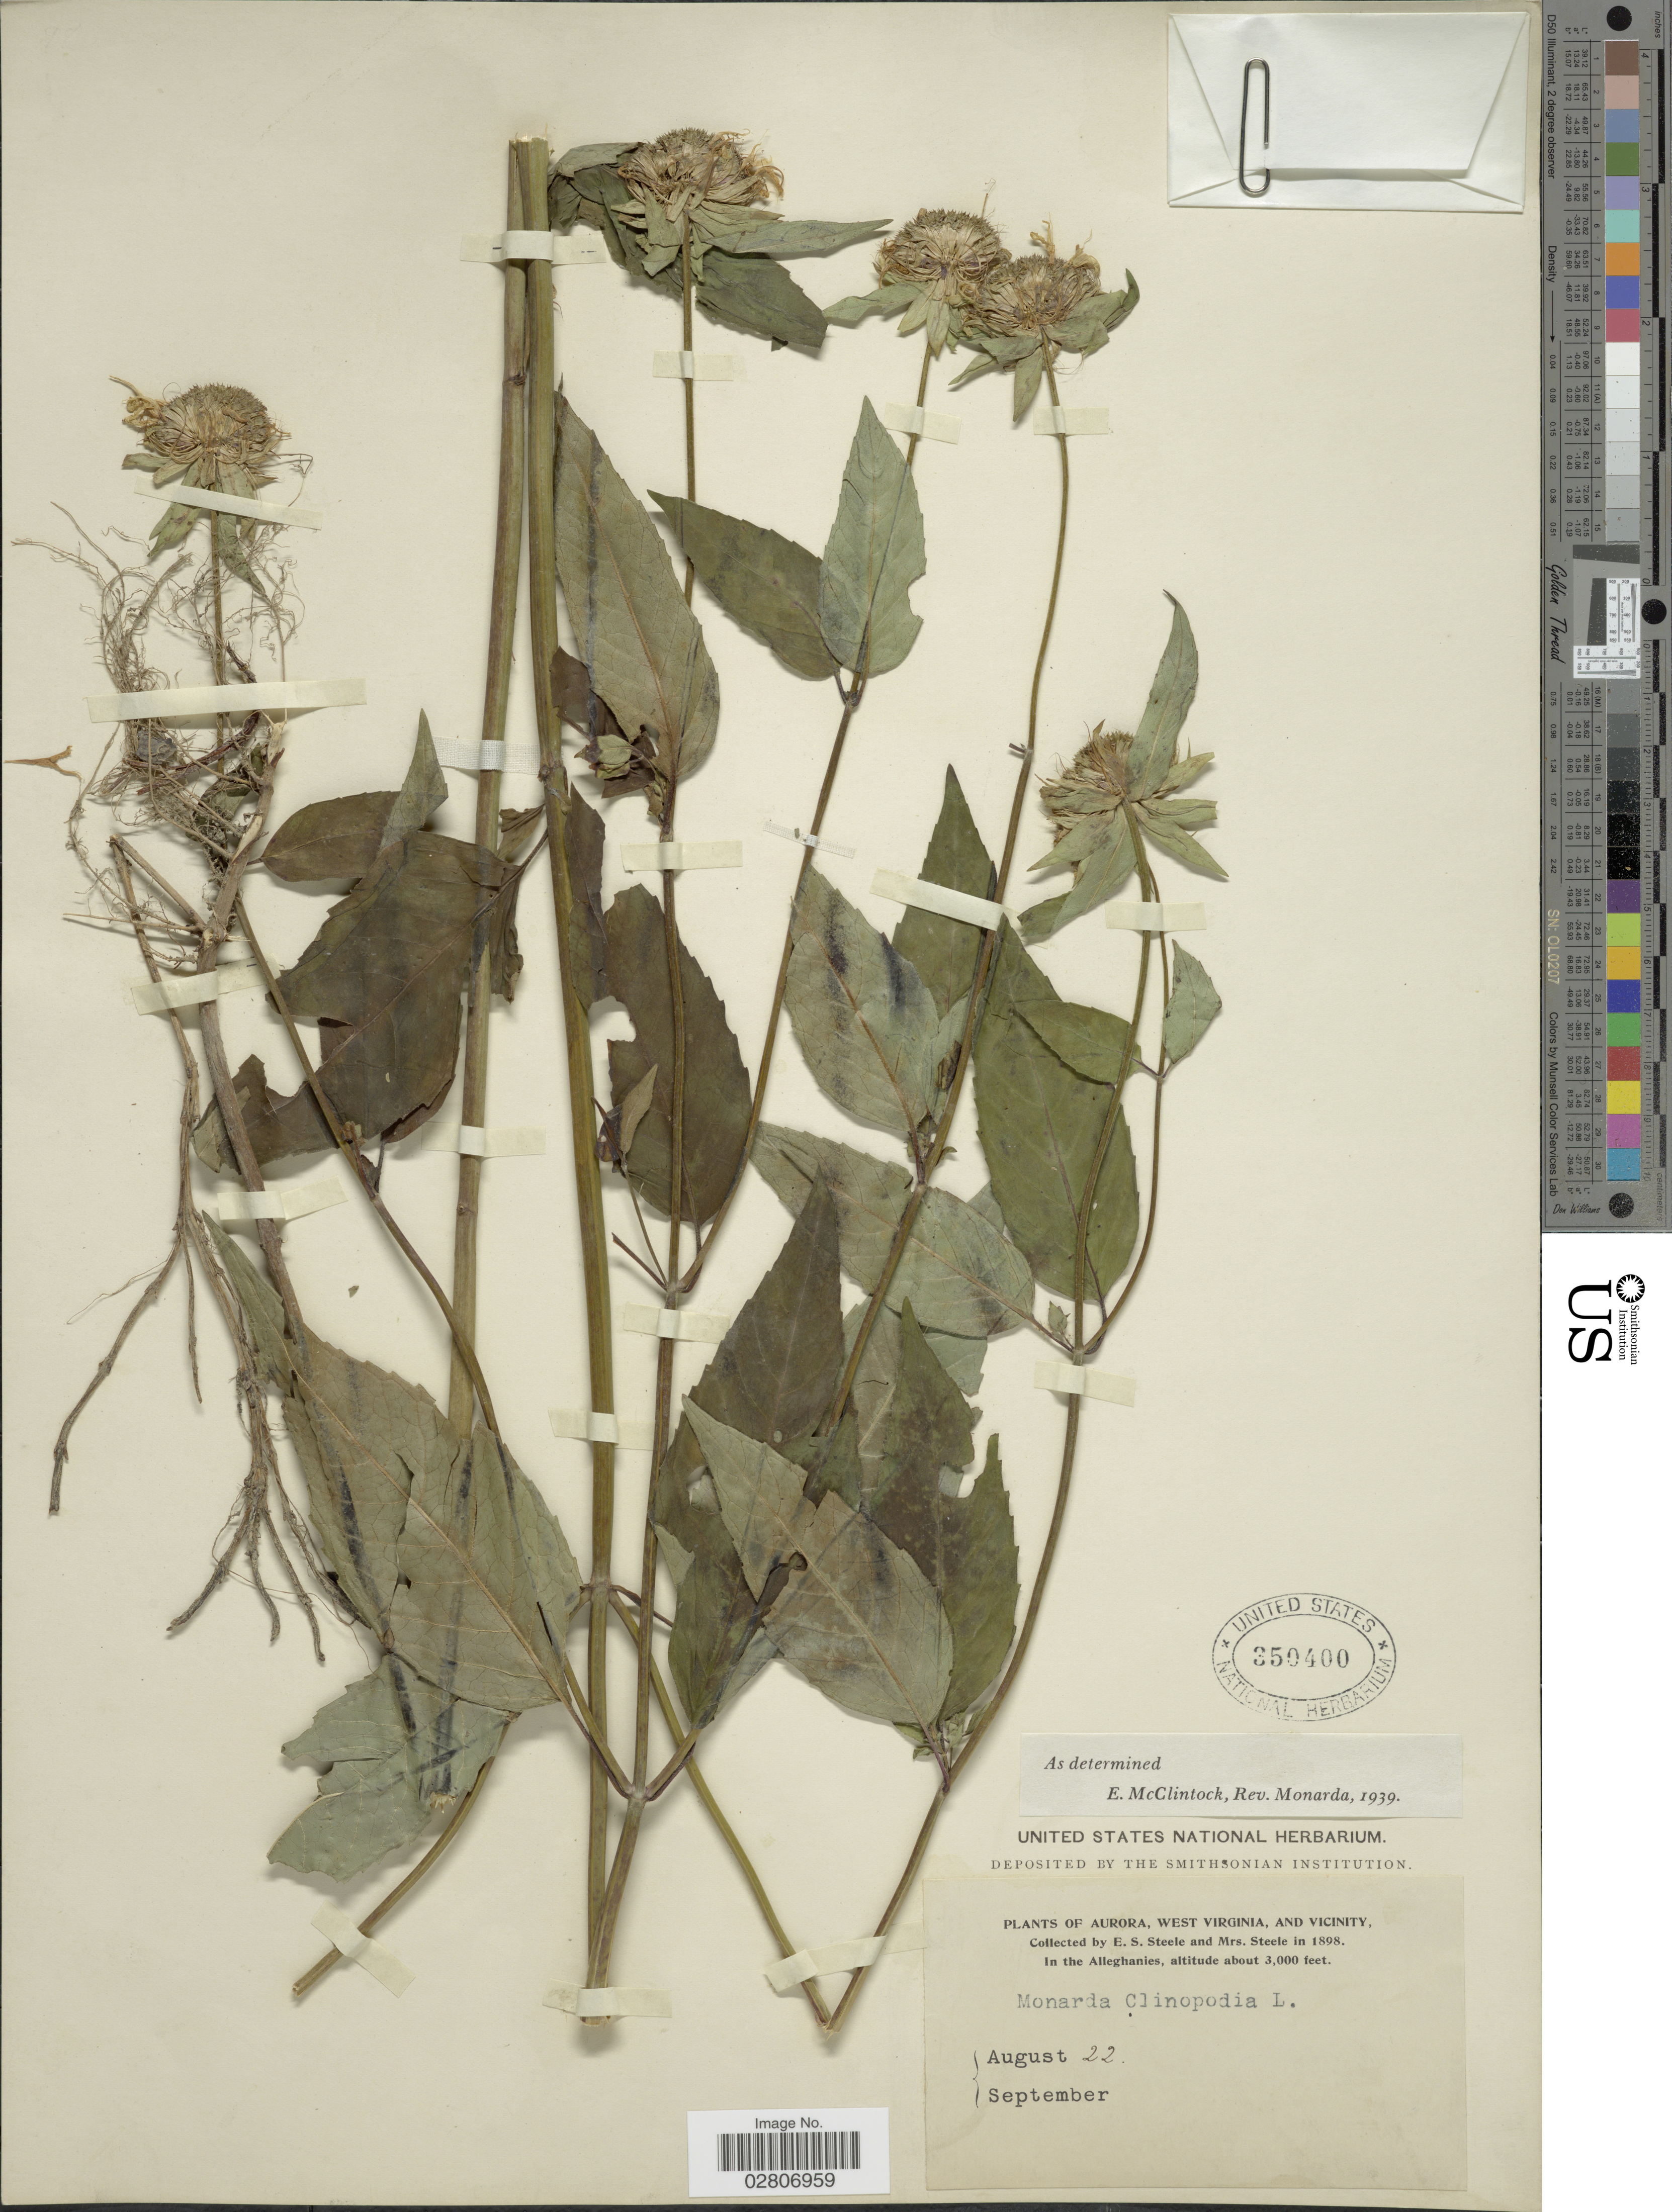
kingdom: Plantae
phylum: Tracheophyta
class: Magnoliopsida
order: Lamiales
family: Lamiaceae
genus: Monarda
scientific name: Monarda clinopodia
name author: L.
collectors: E. Steele & Mrs. E. S. Steele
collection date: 1898-06-22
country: United States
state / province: West Virginia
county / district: Preston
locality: Aurora, West Virginia, and Vicinity. In the Alleghanies.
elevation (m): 914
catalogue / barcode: US 350400